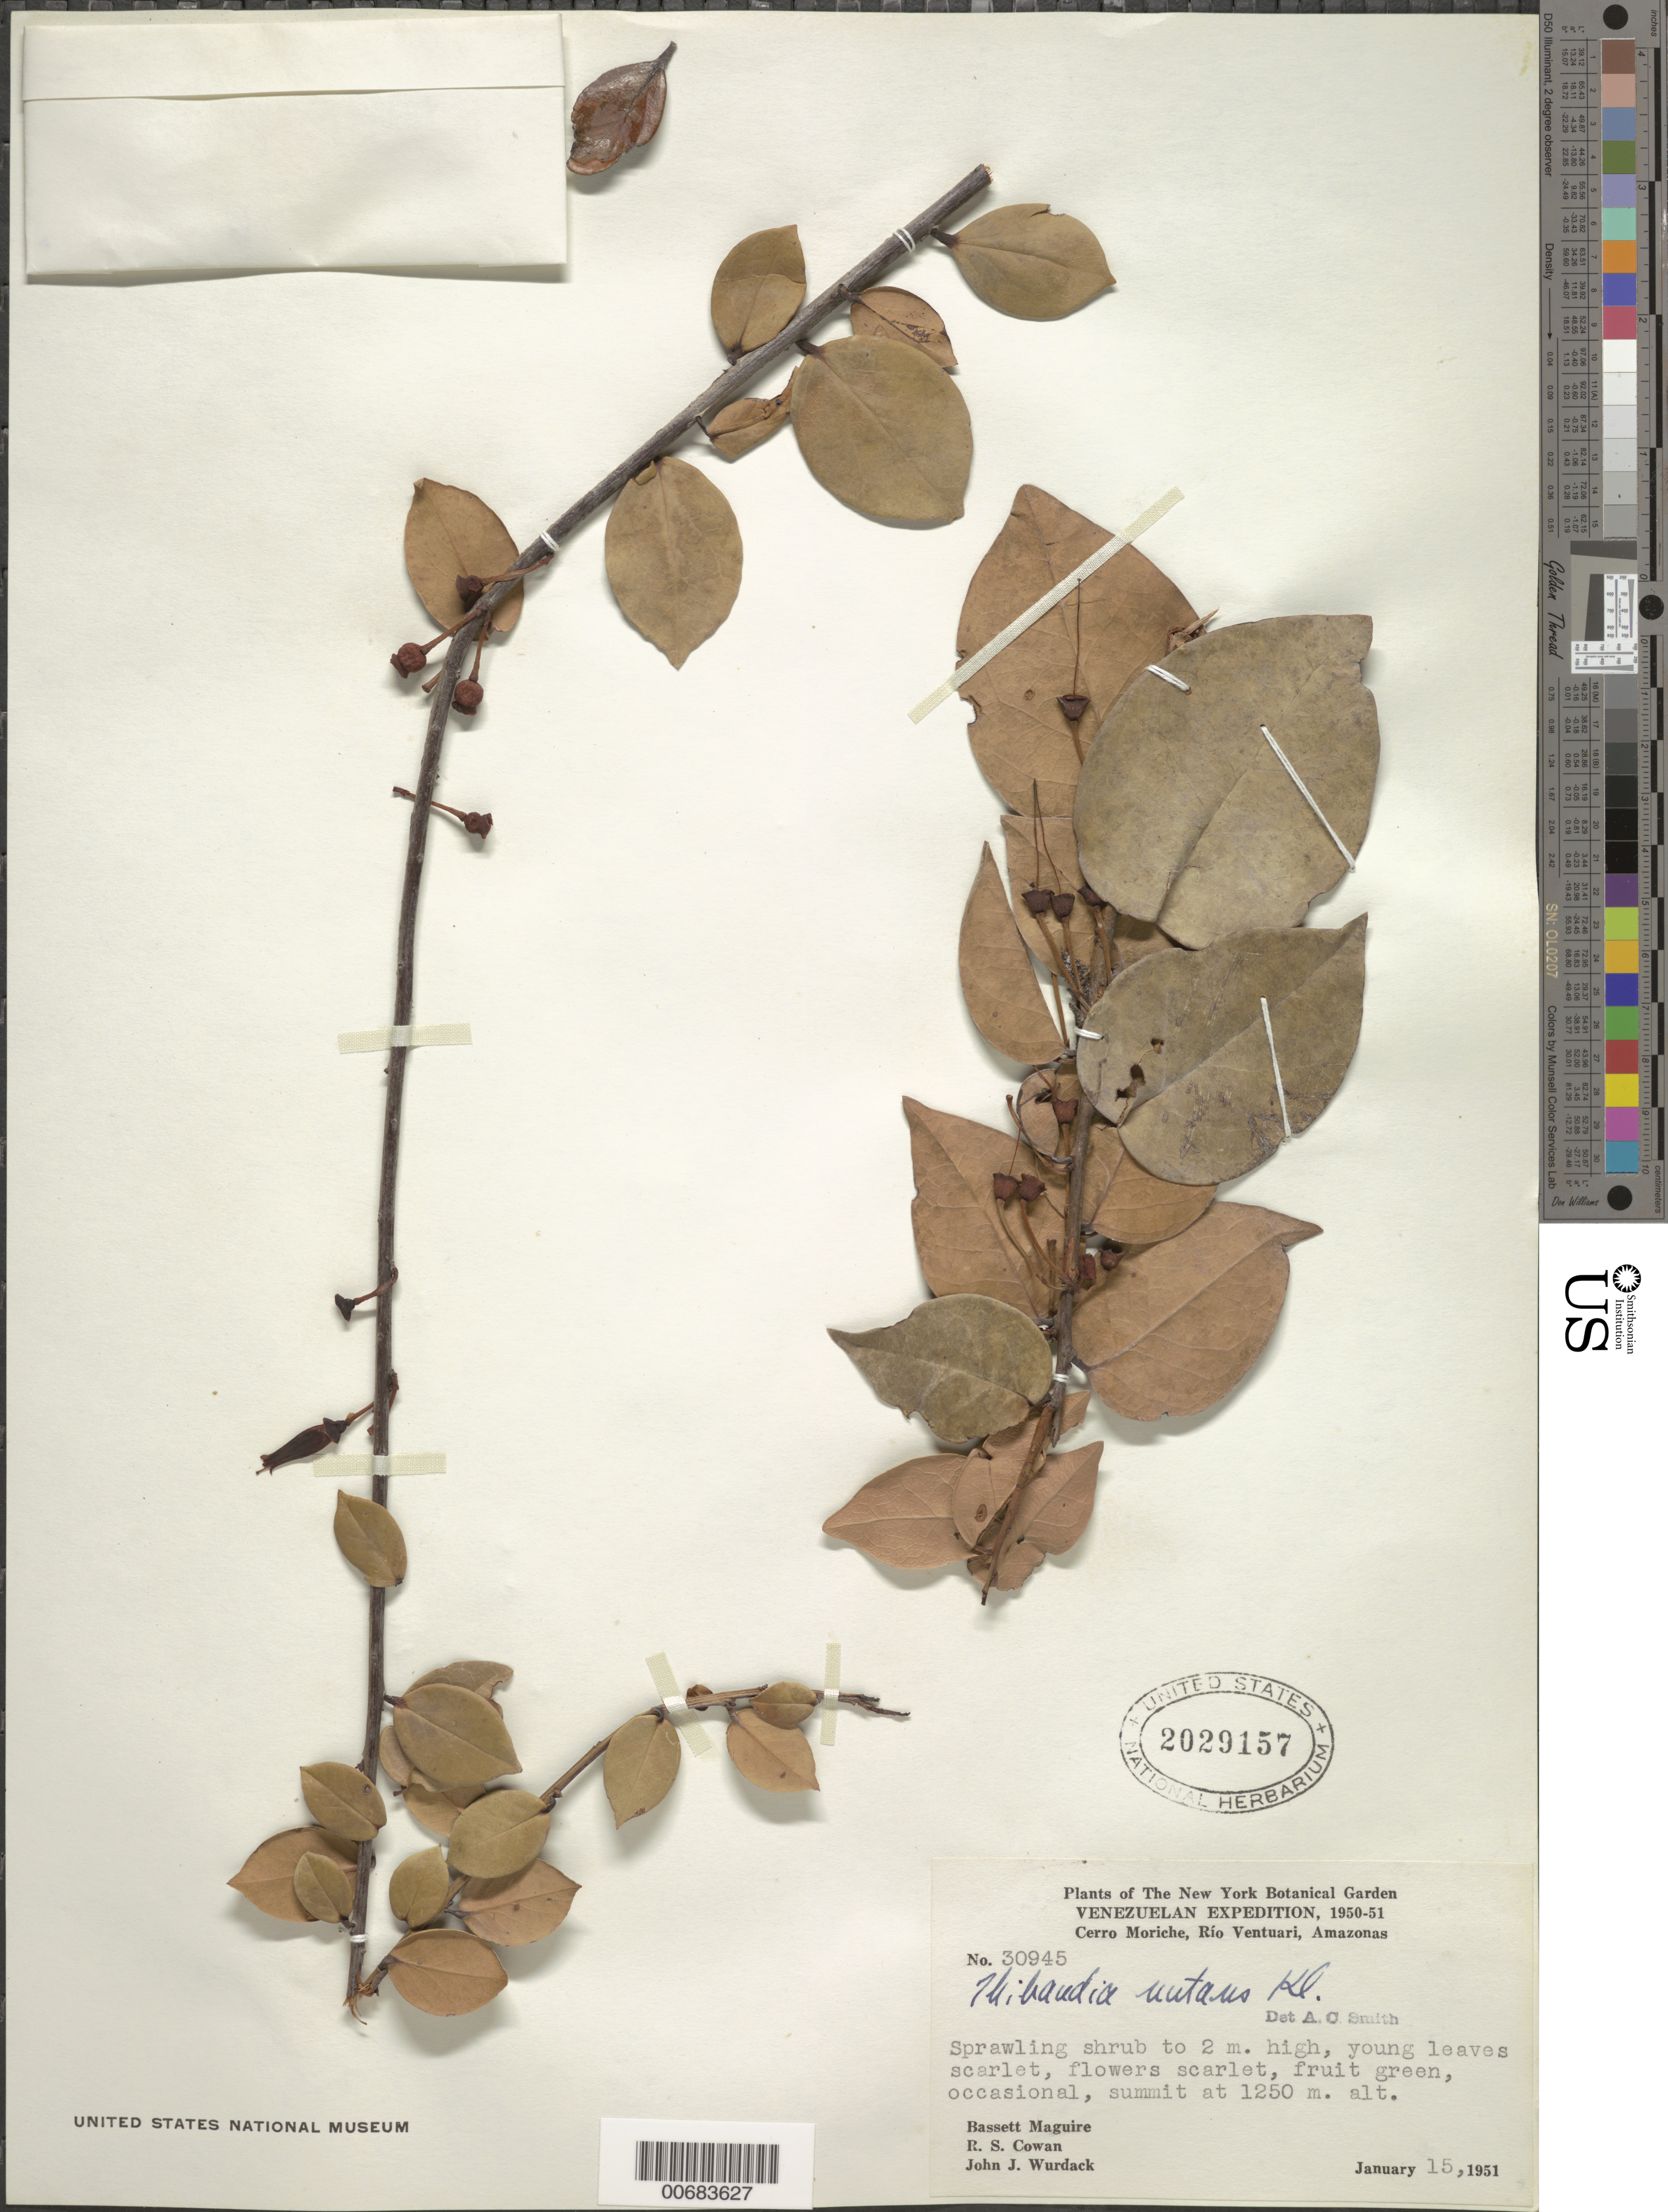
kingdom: Plantae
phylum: Tracheophyta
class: Magnoliopsida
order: Ericales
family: Ericaceae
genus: Thibaudia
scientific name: Thibaudia nutans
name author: Klotzsch ex Mansf.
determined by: Smith, A. C.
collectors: B. Maguire, R. S. Cowan & J. J. Wurdack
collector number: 30945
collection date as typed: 15-Jan-51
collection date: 1951-01-15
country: Venezuela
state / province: Amazonas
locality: Cerro Moriche, Río Ventuari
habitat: Summit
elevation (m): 1250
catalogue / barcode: US 2029157